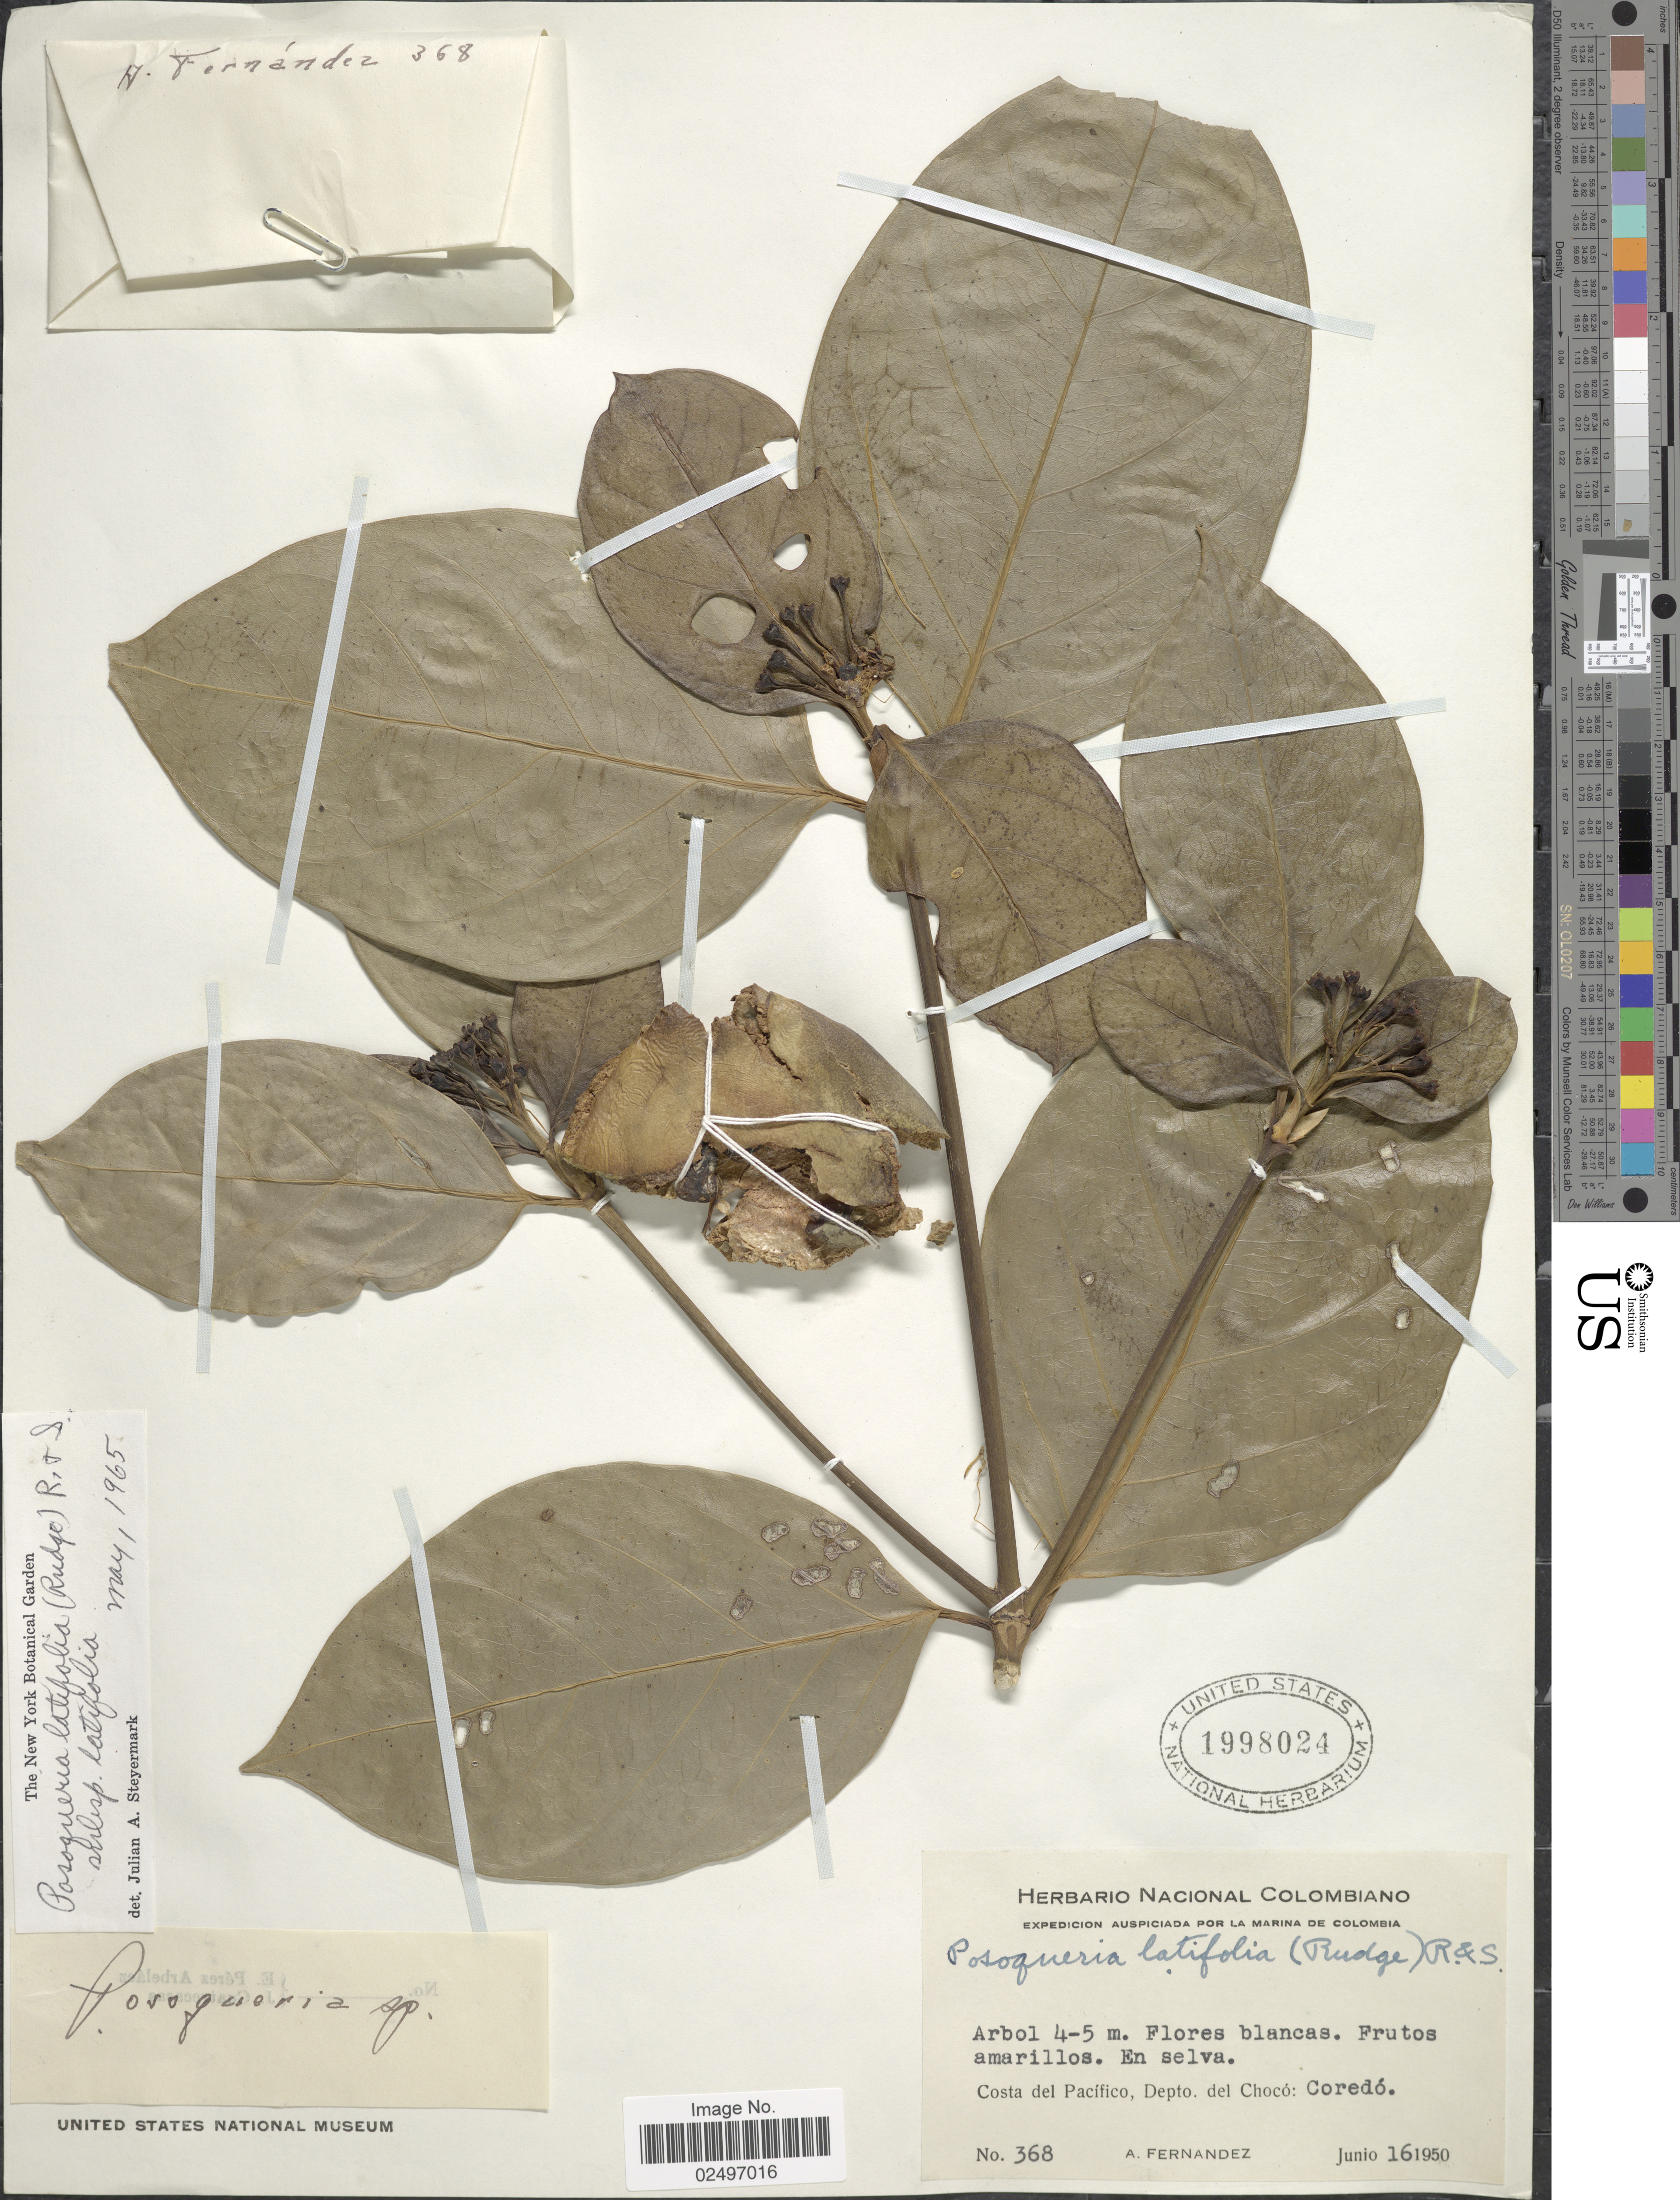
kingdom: Plantae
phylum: Tracheophyta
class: Magnoliopsida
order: Gentianales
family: Rubiaceae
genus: Posoqueria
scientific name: Posoqueria latifolia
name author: (Rudge) Roem. & Schult.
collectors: A. Fernandez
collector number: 368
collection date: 1950-06-16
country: Colombia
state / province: Chocó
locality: En selva, Costa del Pacífico, Depto del Chocó: Coredó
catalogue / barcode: US 1998024